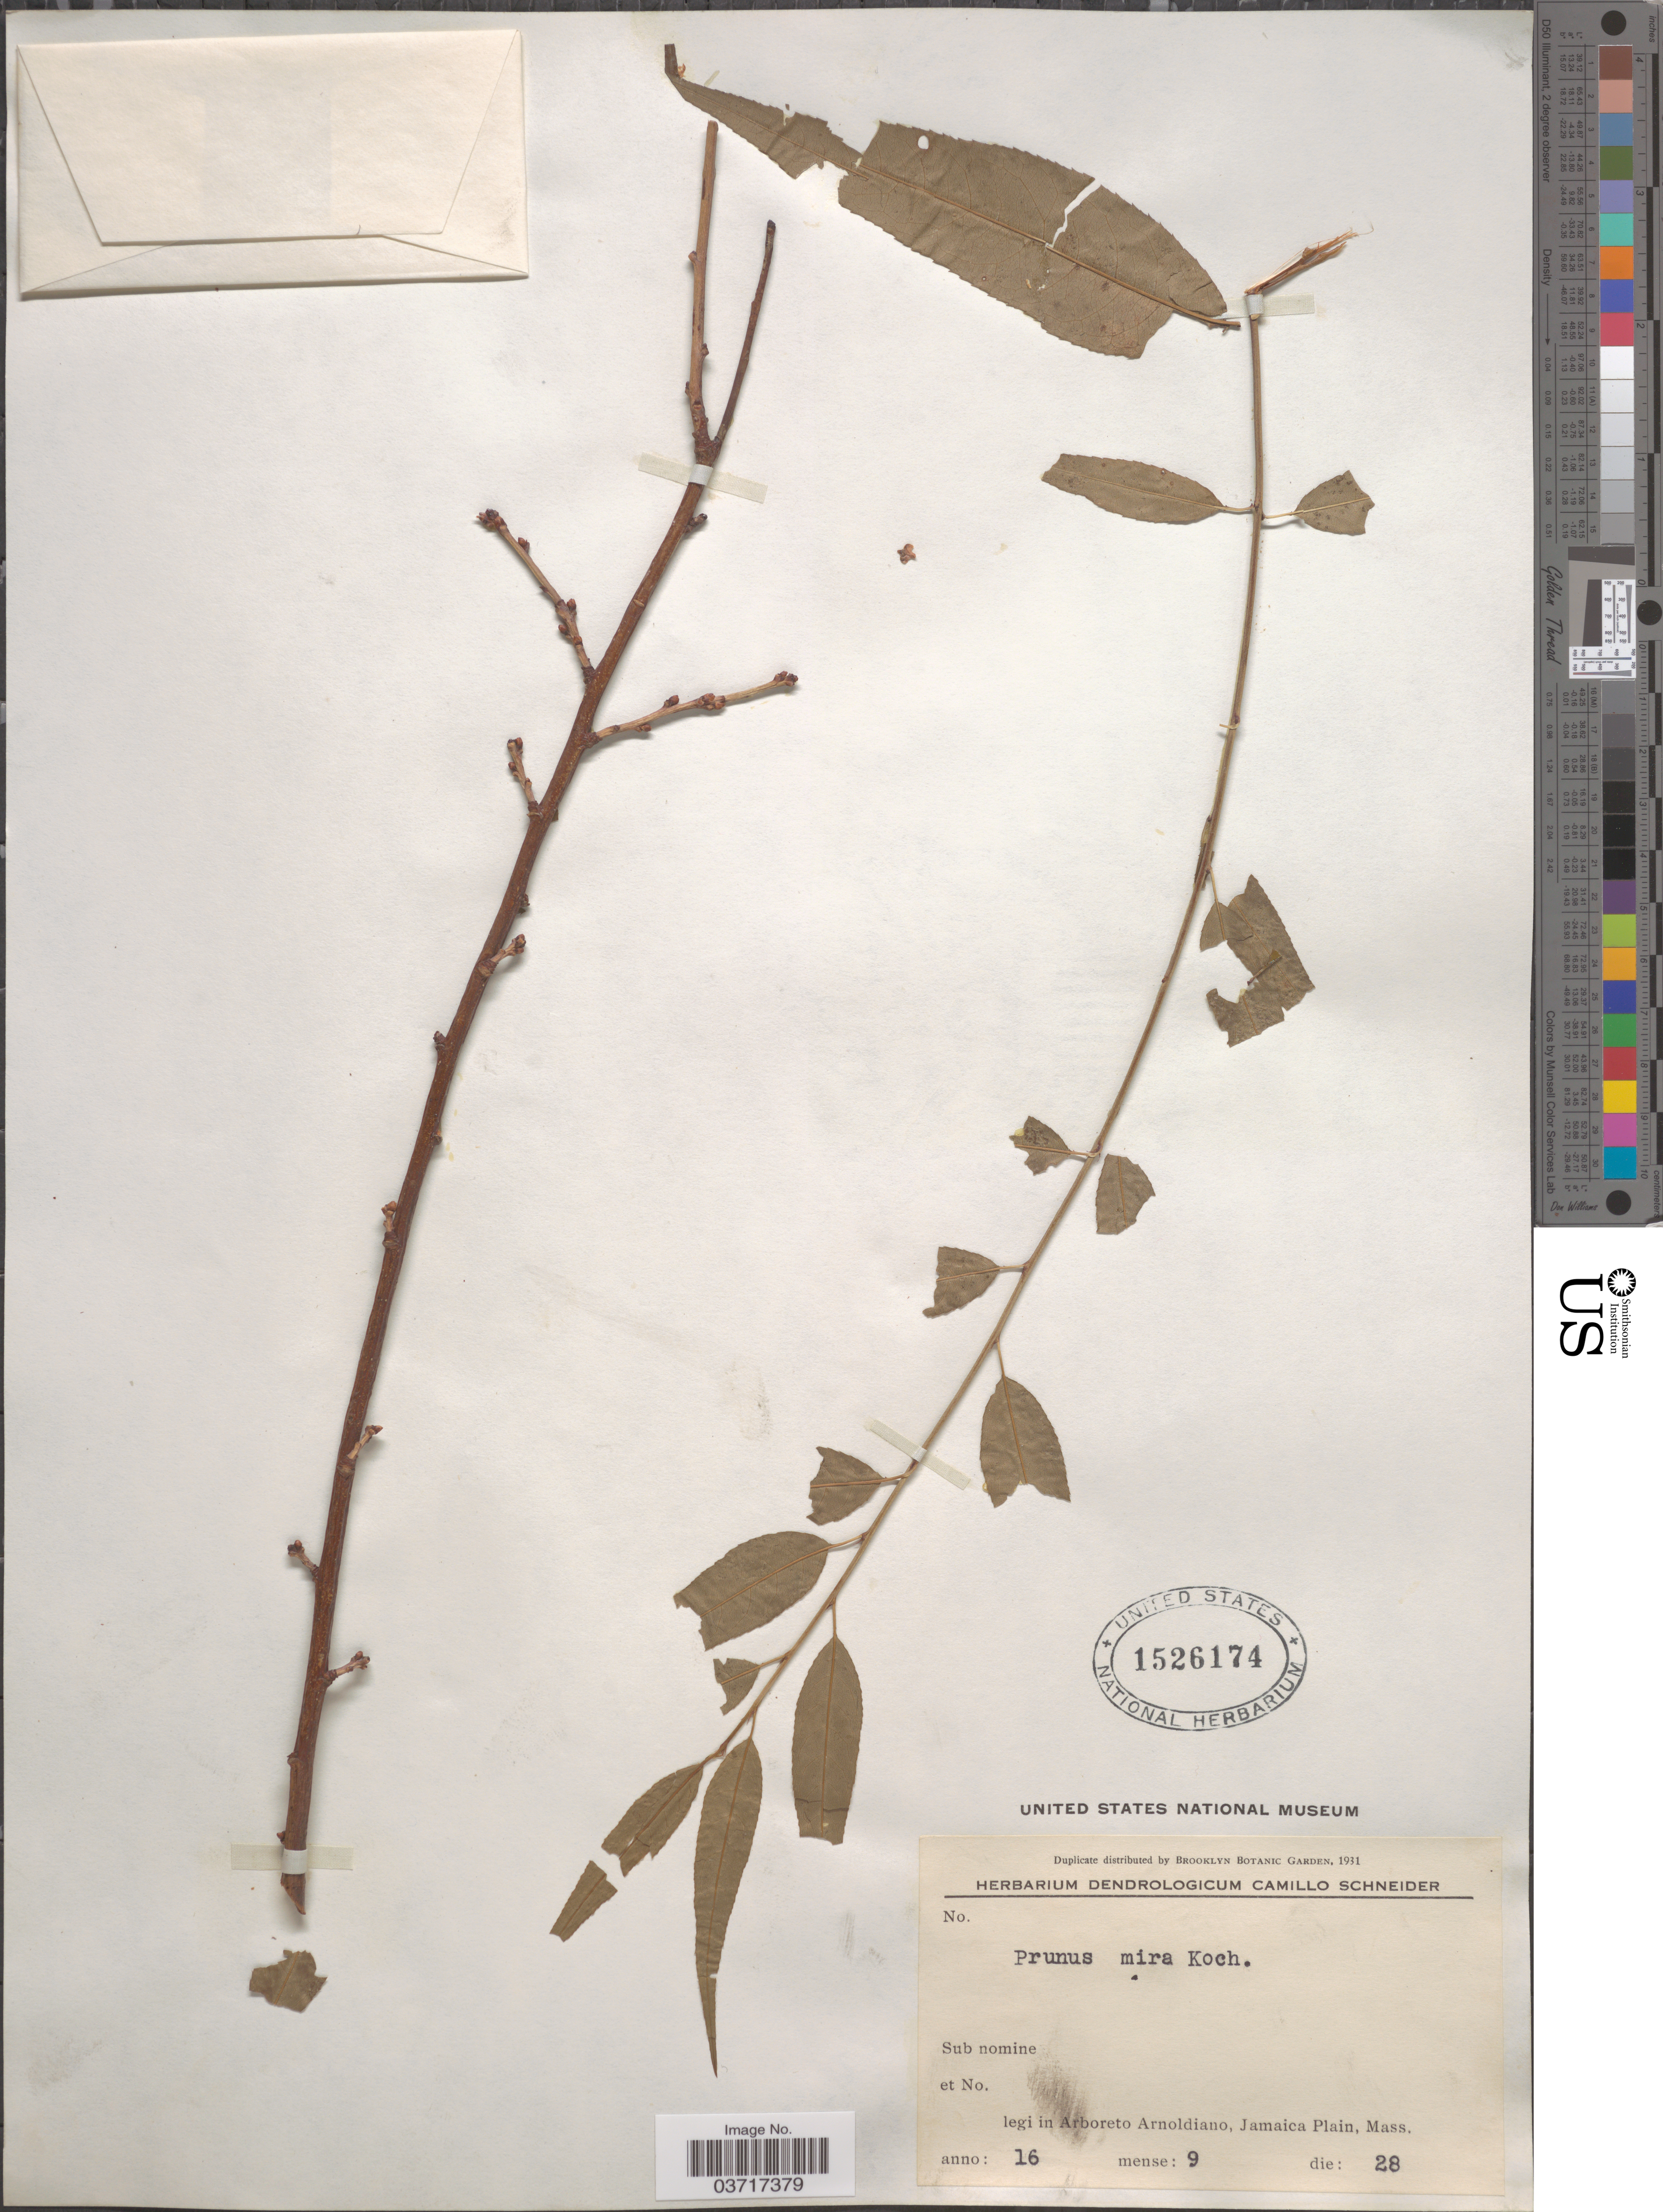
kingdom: Plantae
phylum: Tracheophyta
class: Magnoliopsida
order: Rosales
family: Rosaceae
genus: Prunus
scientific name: Prunus mira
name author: Koehne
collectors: ex herb. Dendrologicum C. Schneider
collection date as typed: Transcribed d/m/y: 28/9/16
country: United States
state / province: Massachusetts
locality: In Arboreto Arnoldiano, Jamaica Plain.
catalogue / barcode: US 1526174